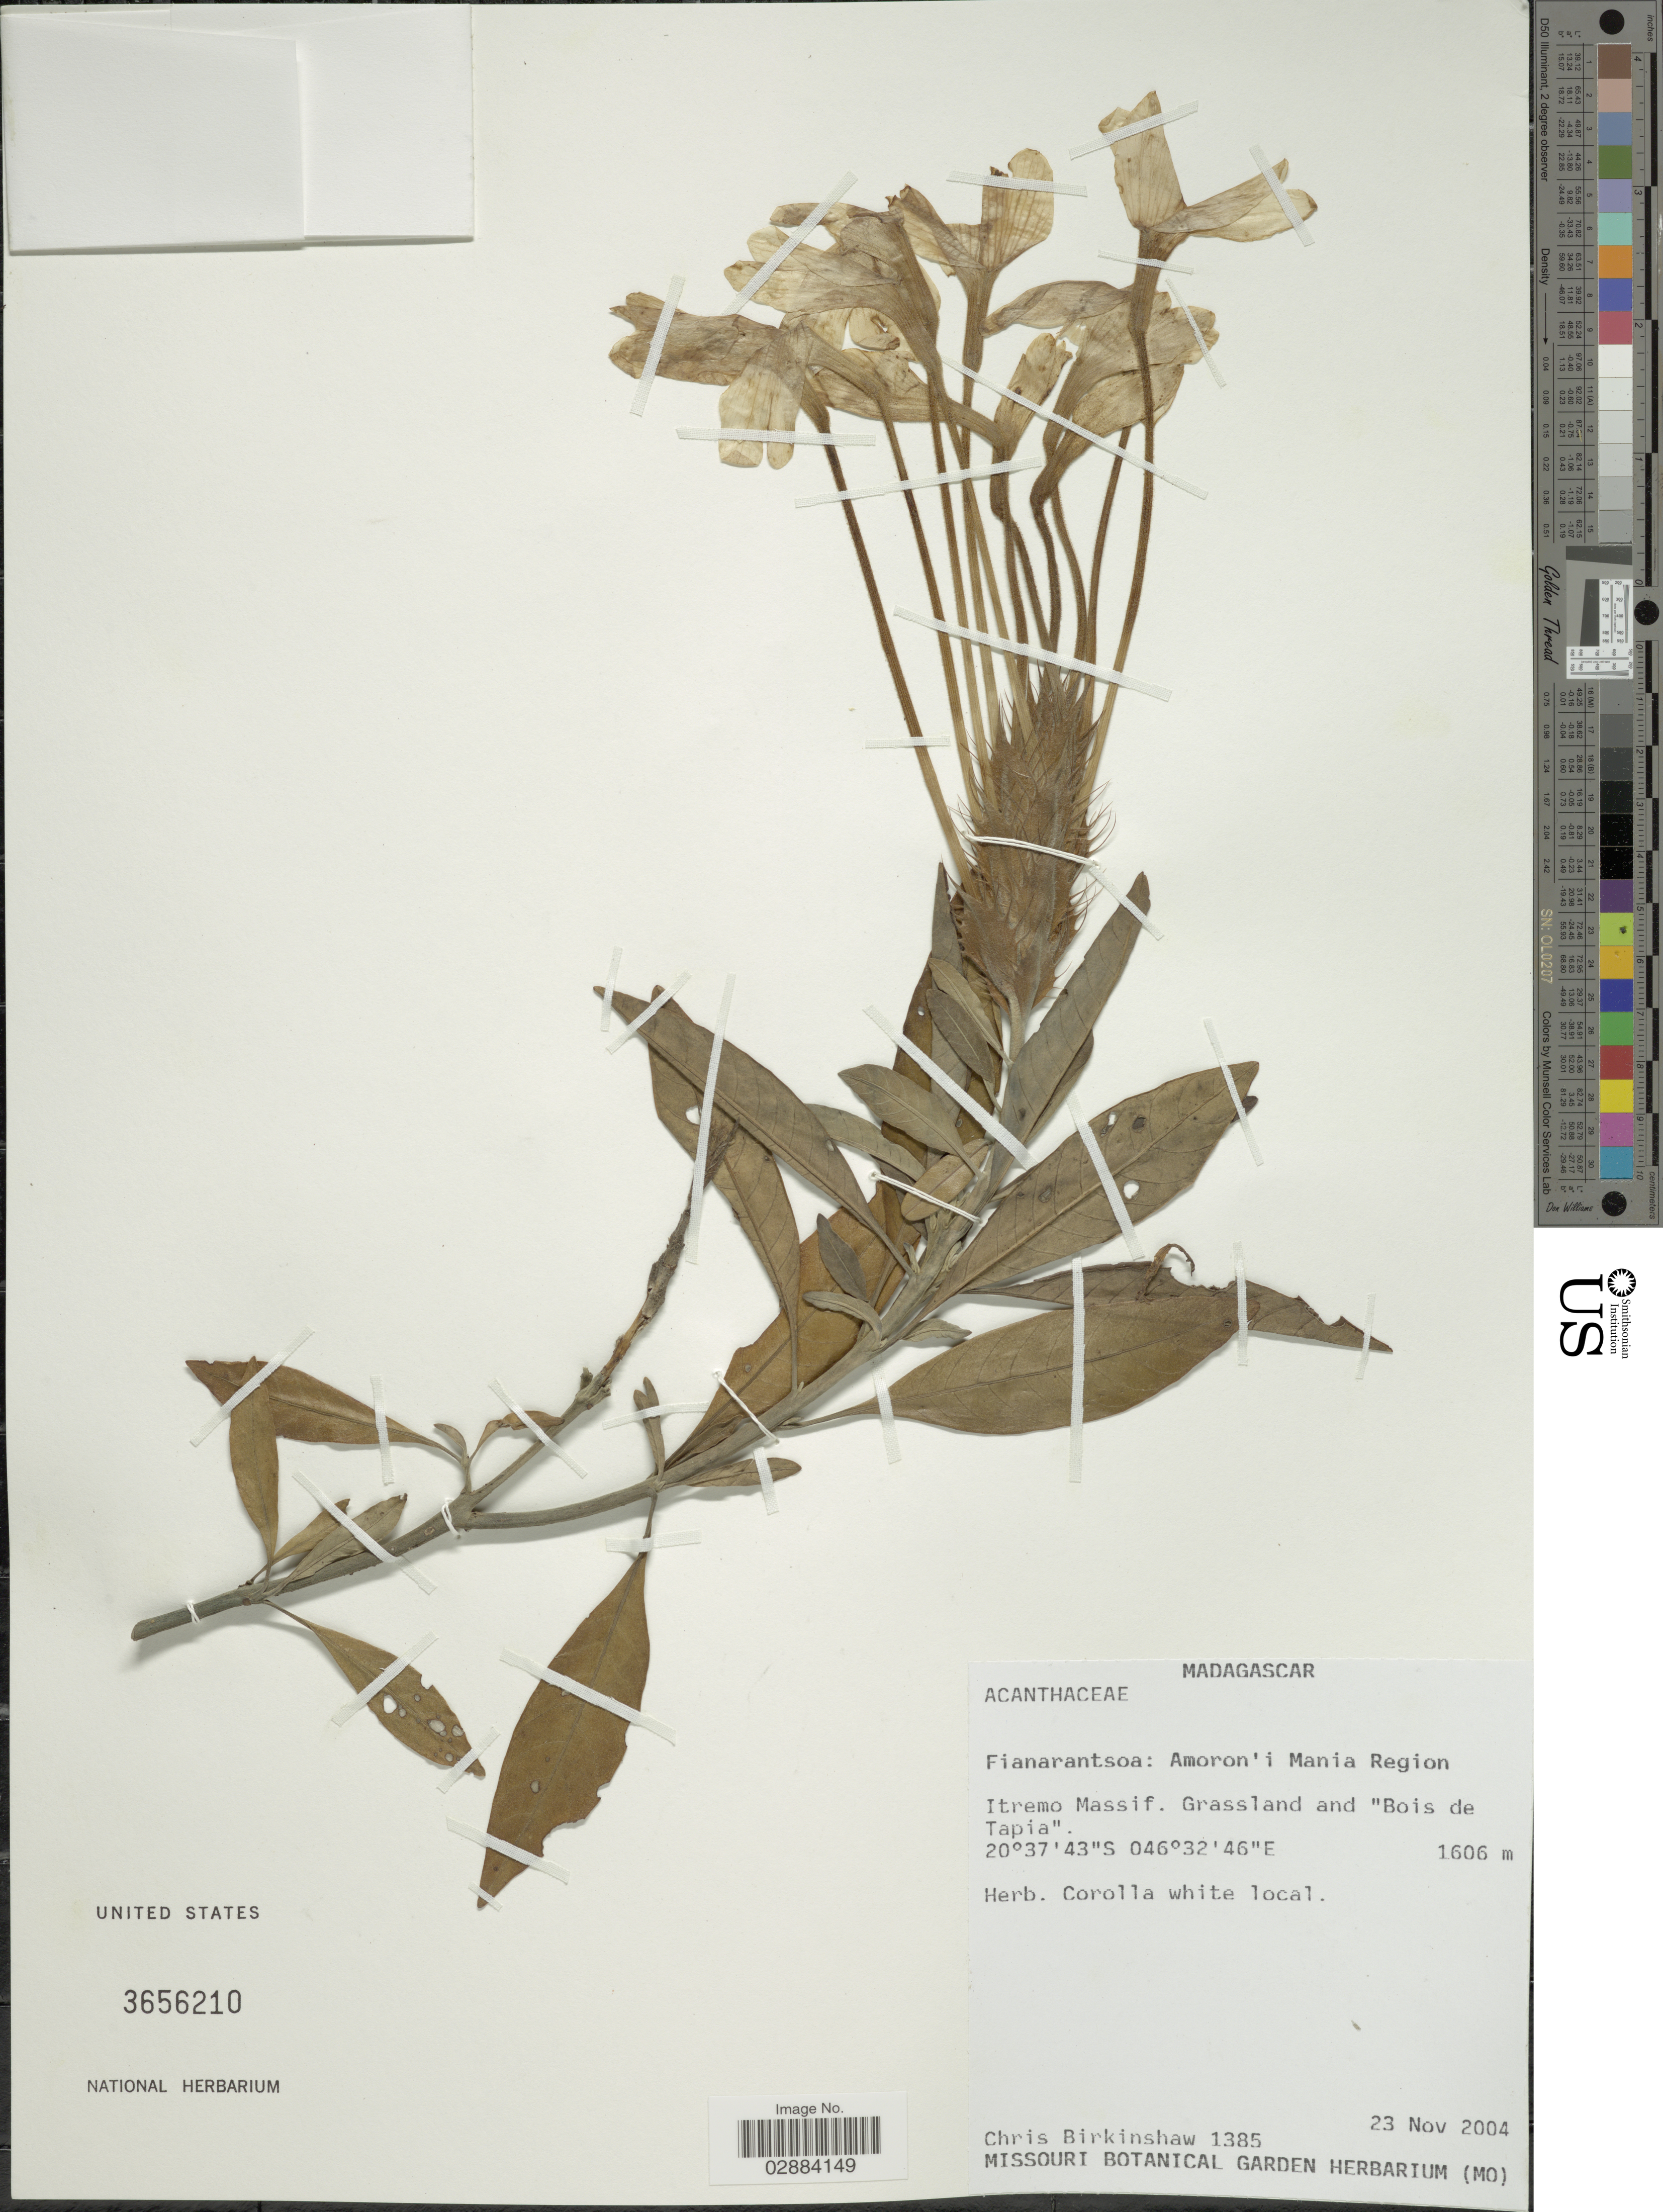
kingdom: Plantae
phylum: Tracheophyta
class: Magnoliopsida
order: Lamiales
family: Acanthaceae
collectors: C. R. Birkinshaw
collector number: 1385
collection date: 2004-11-23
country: Madagascar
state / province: Amoron'i Mania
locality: Amoron'i Mania Region. Itremo Massif. Grassland and "Bois de Tapia".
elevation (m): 1606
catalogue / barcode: US 3656210